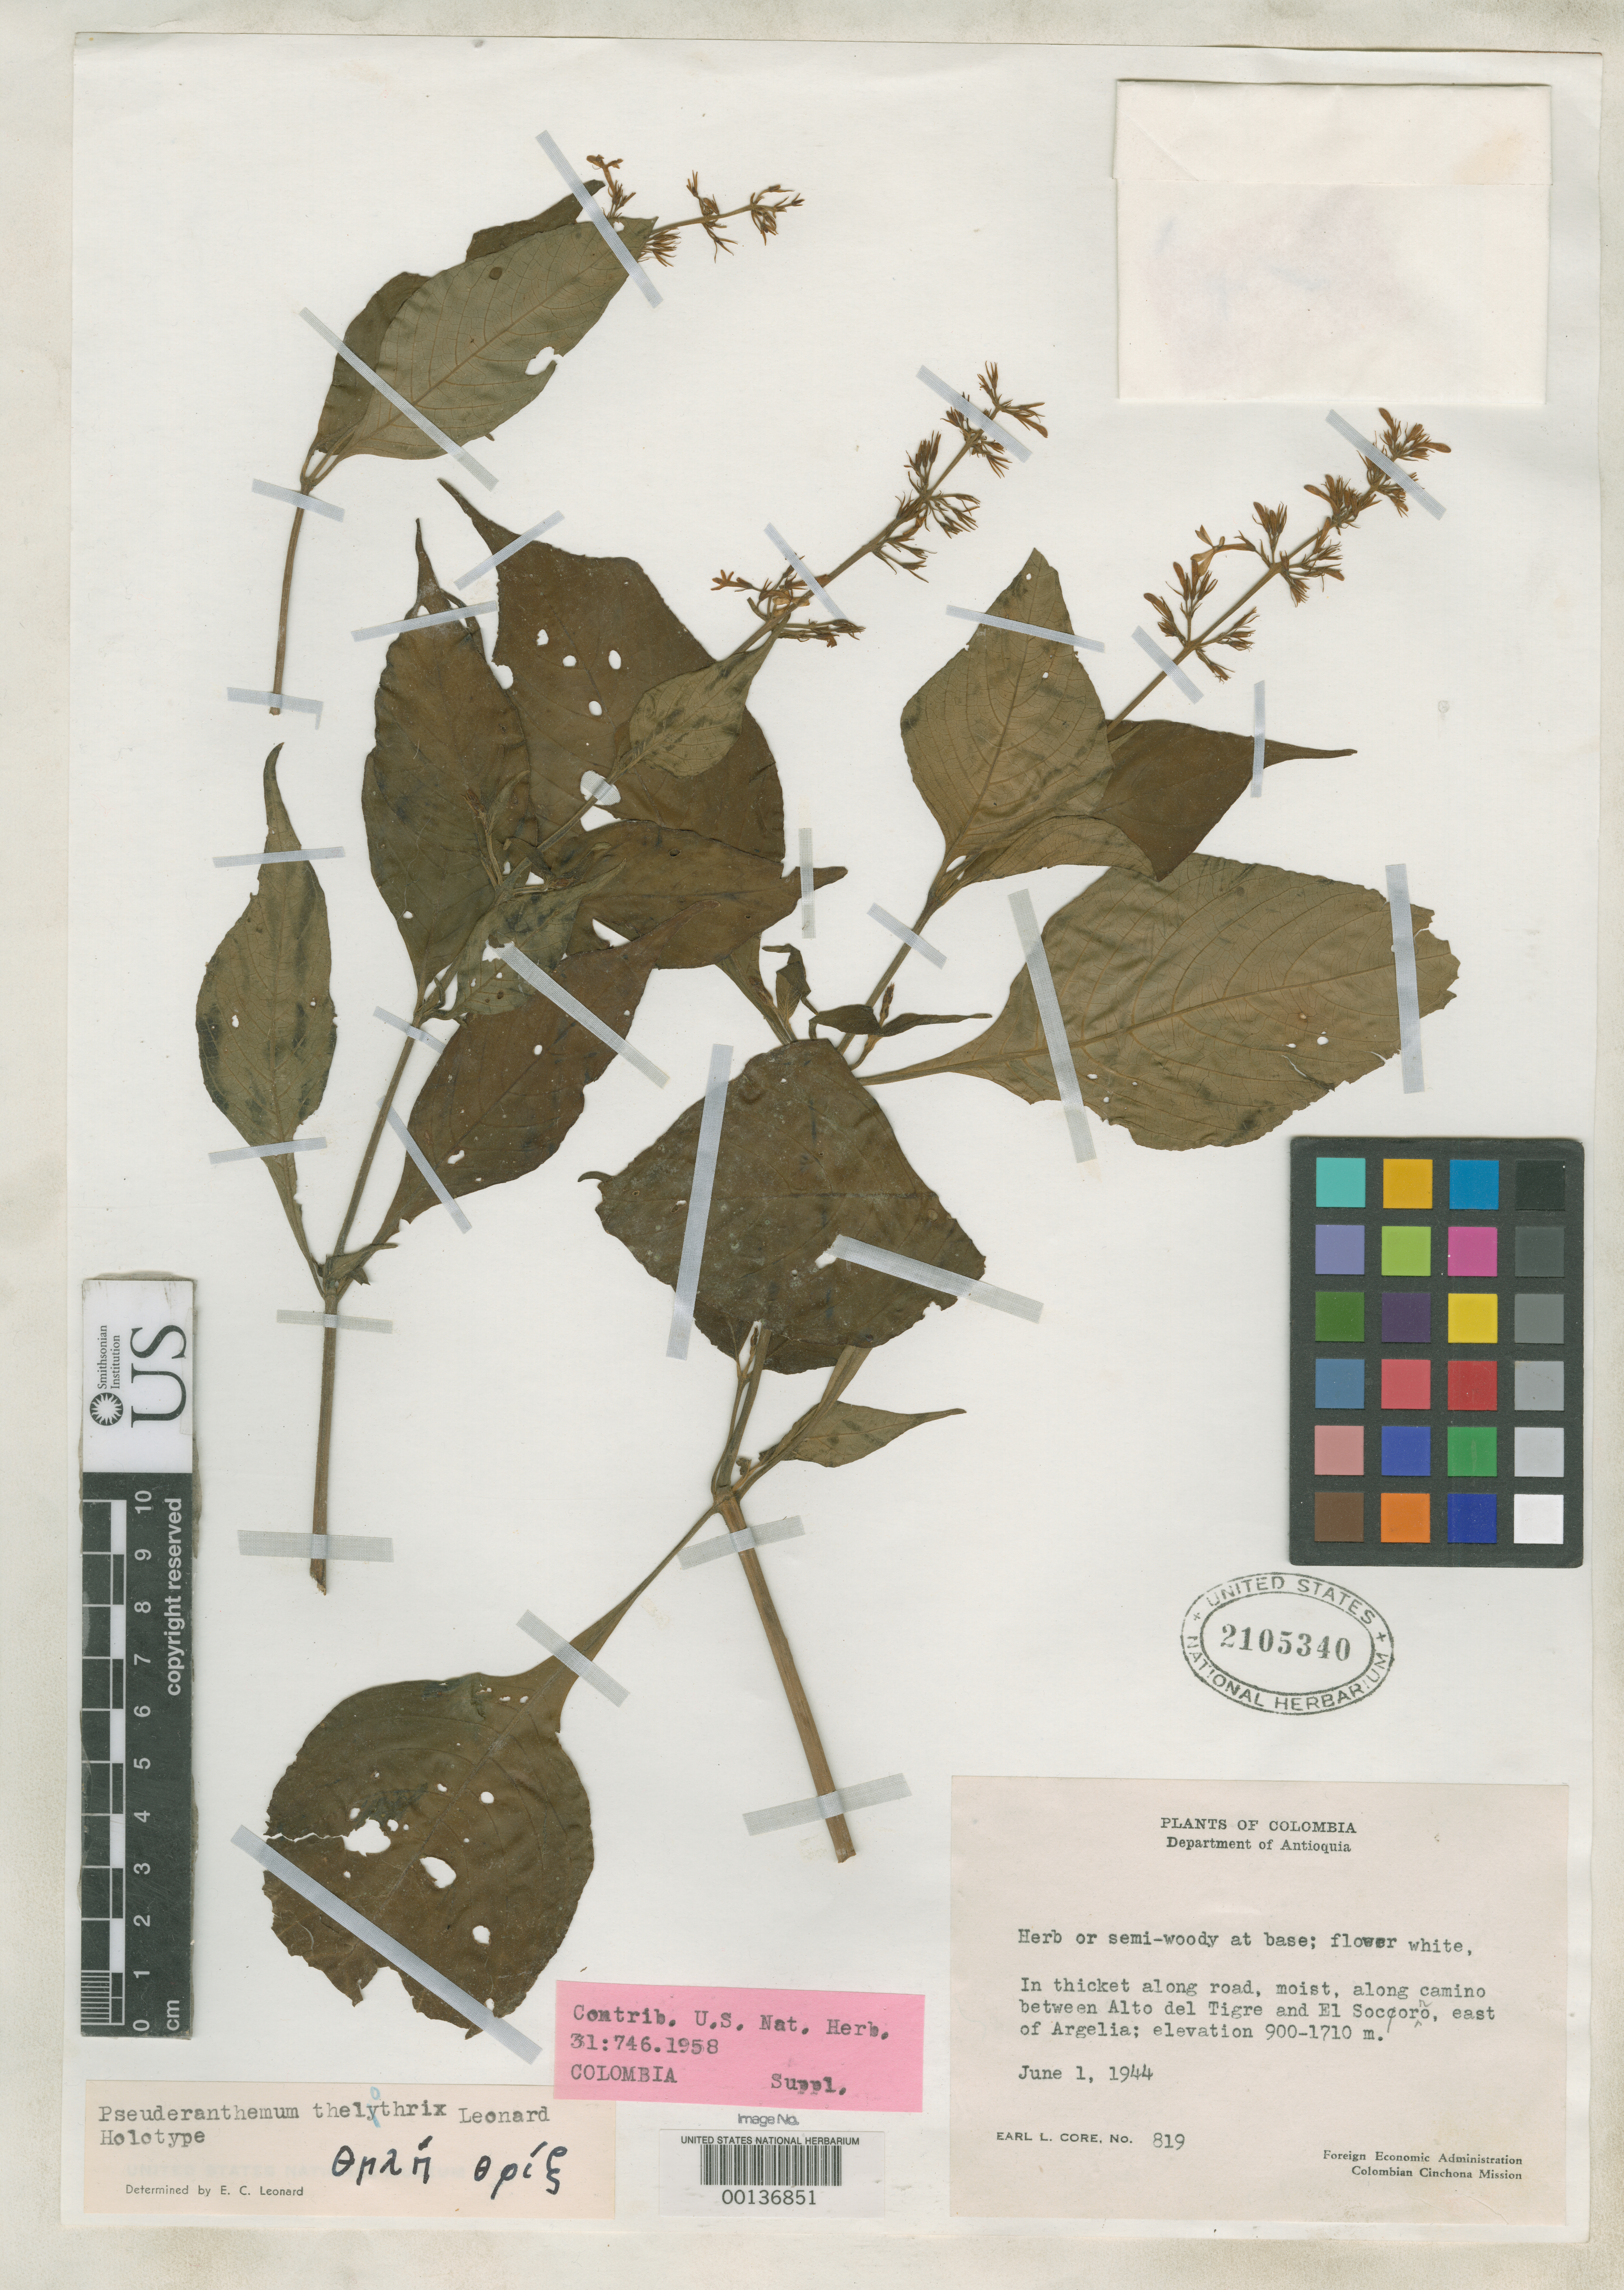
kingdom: Plantae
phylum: Tracheophyta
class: Magnoliopsida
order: Lamiales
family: Acanthaceae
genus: Pseuderanthemum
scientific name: Pseuderanthemum thelothrix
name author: Leonard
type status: Holotype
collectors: E. L. Core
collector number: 819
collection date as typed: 01 Jun 1944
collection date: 1944-06-01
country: Colombia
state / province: Antioquia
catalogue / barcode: US 2105340